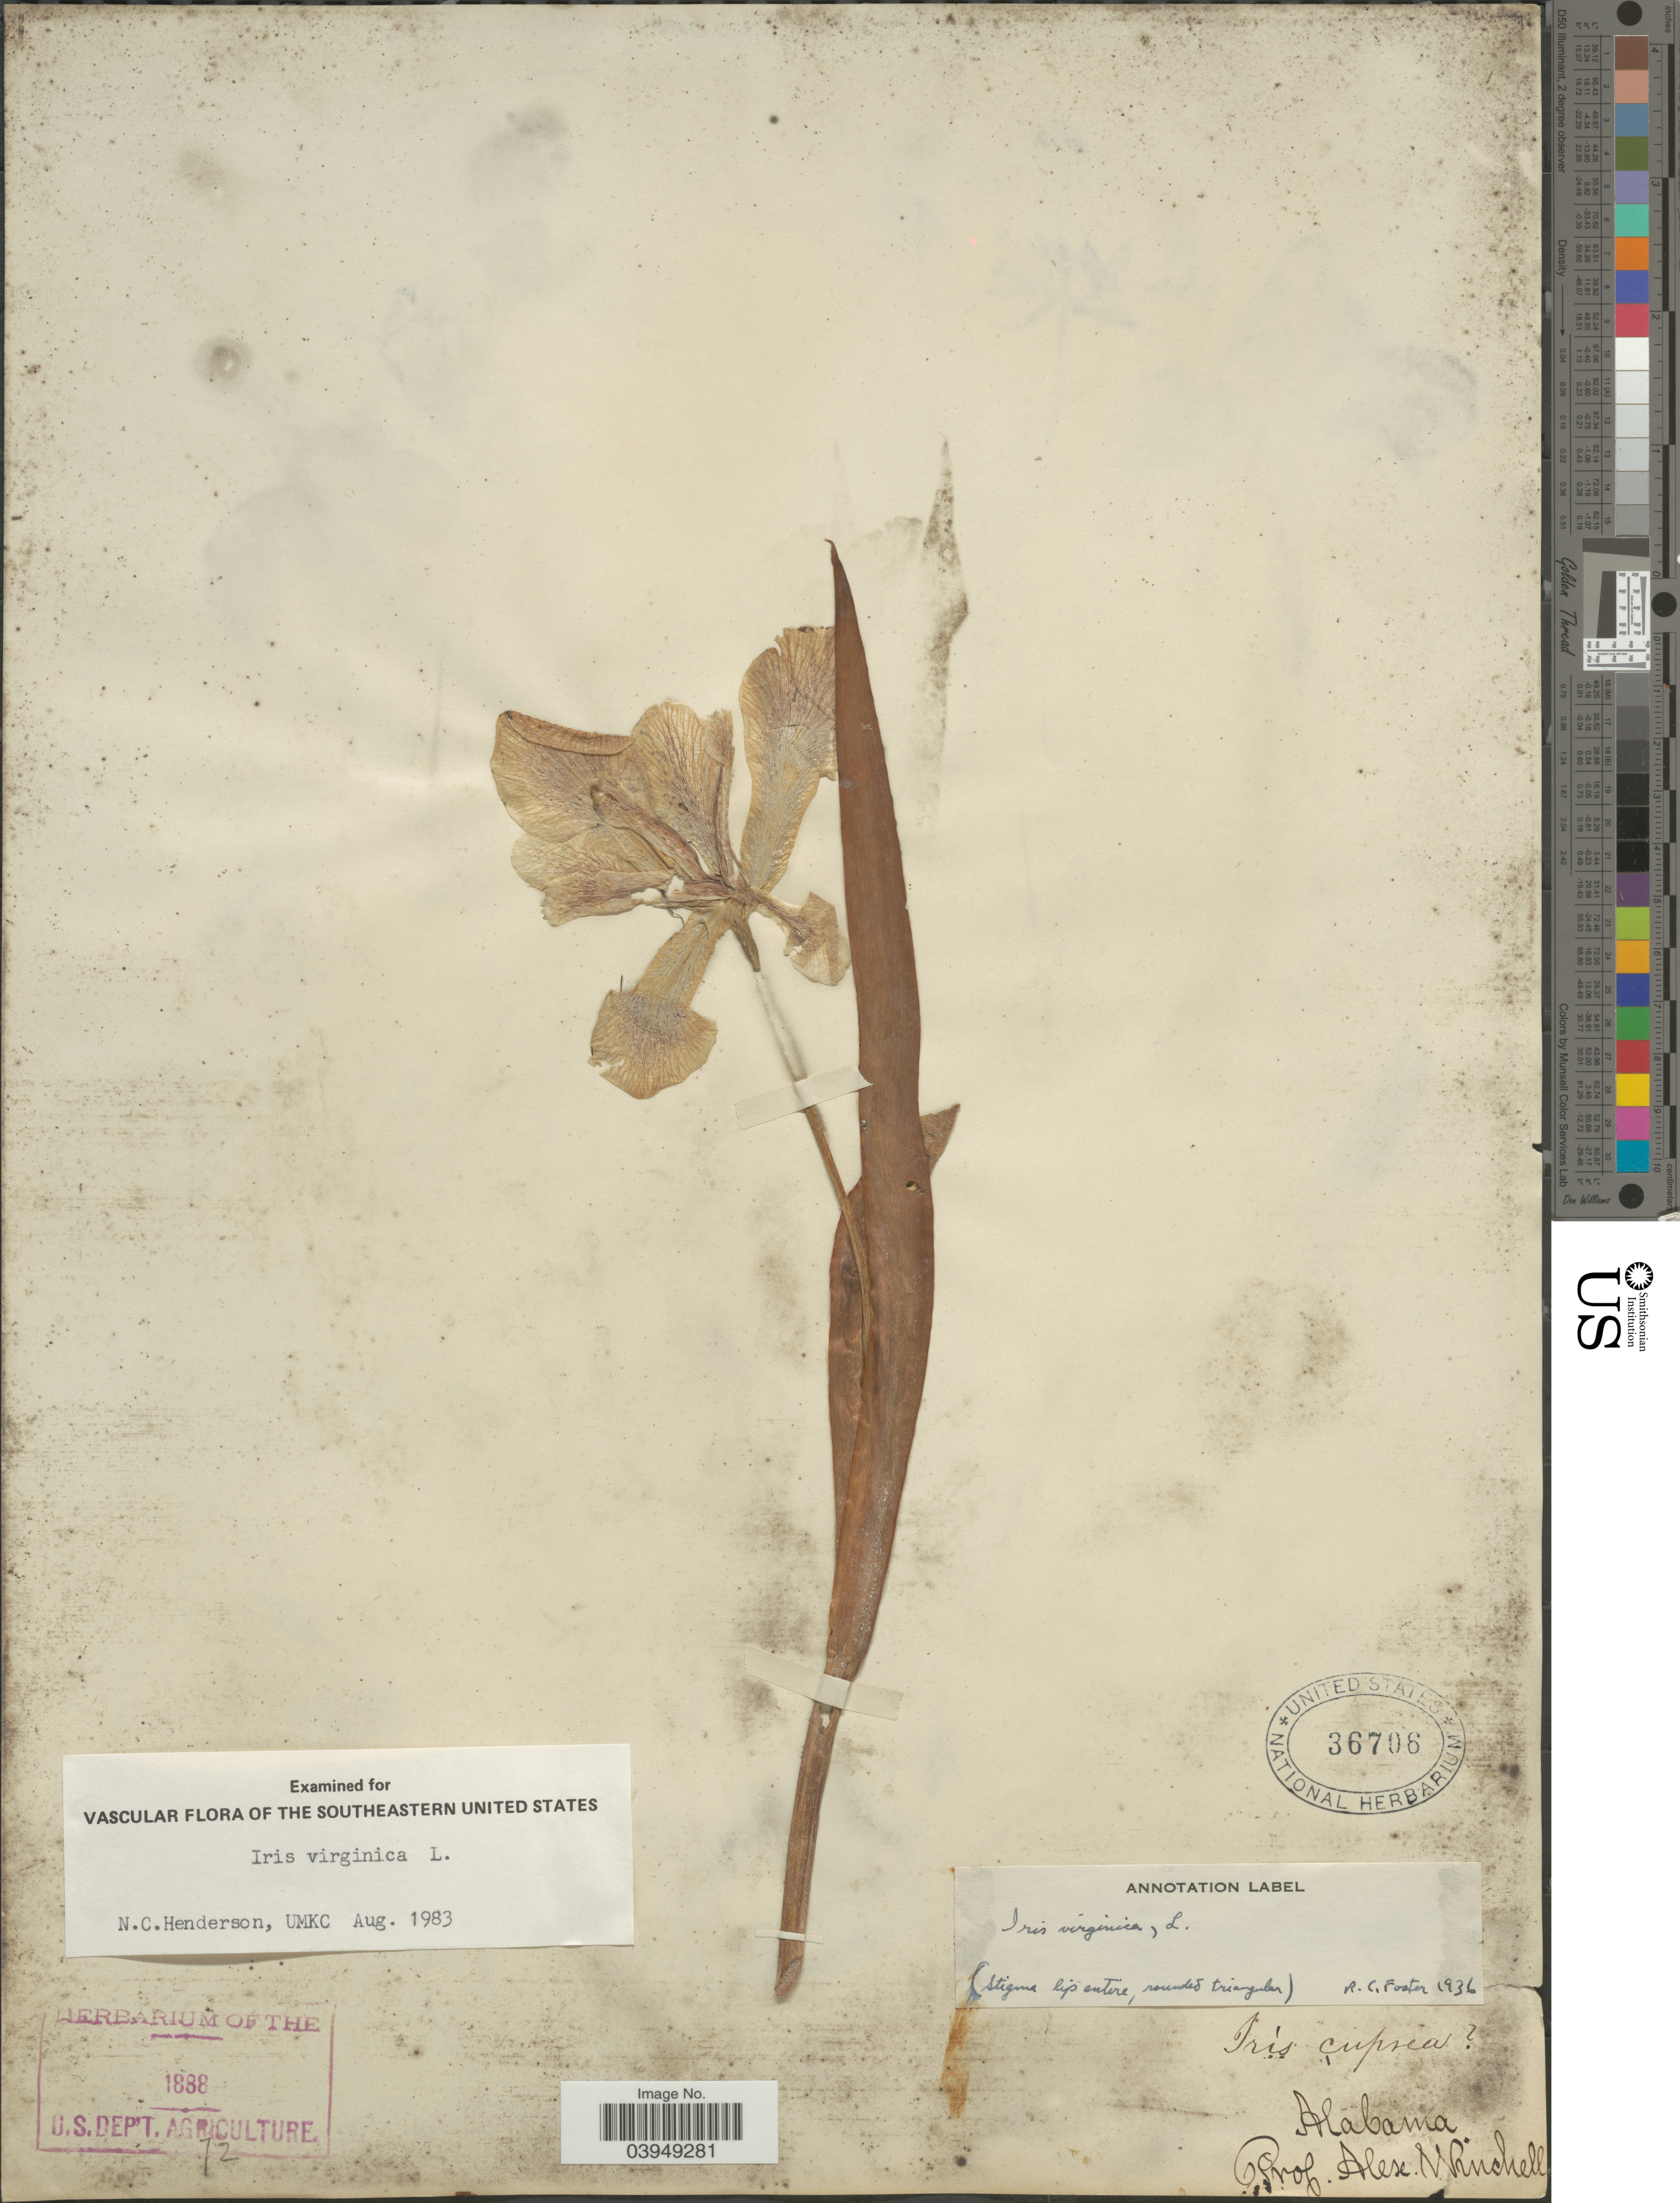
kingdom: Plantae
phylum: Tracheophyta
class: Liliopsida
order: Asparagales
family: Iridaceae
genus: Iris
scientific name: Iris virginica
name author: L.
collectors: A. Winchell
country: United States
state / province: Alabama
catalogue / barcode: US 36706